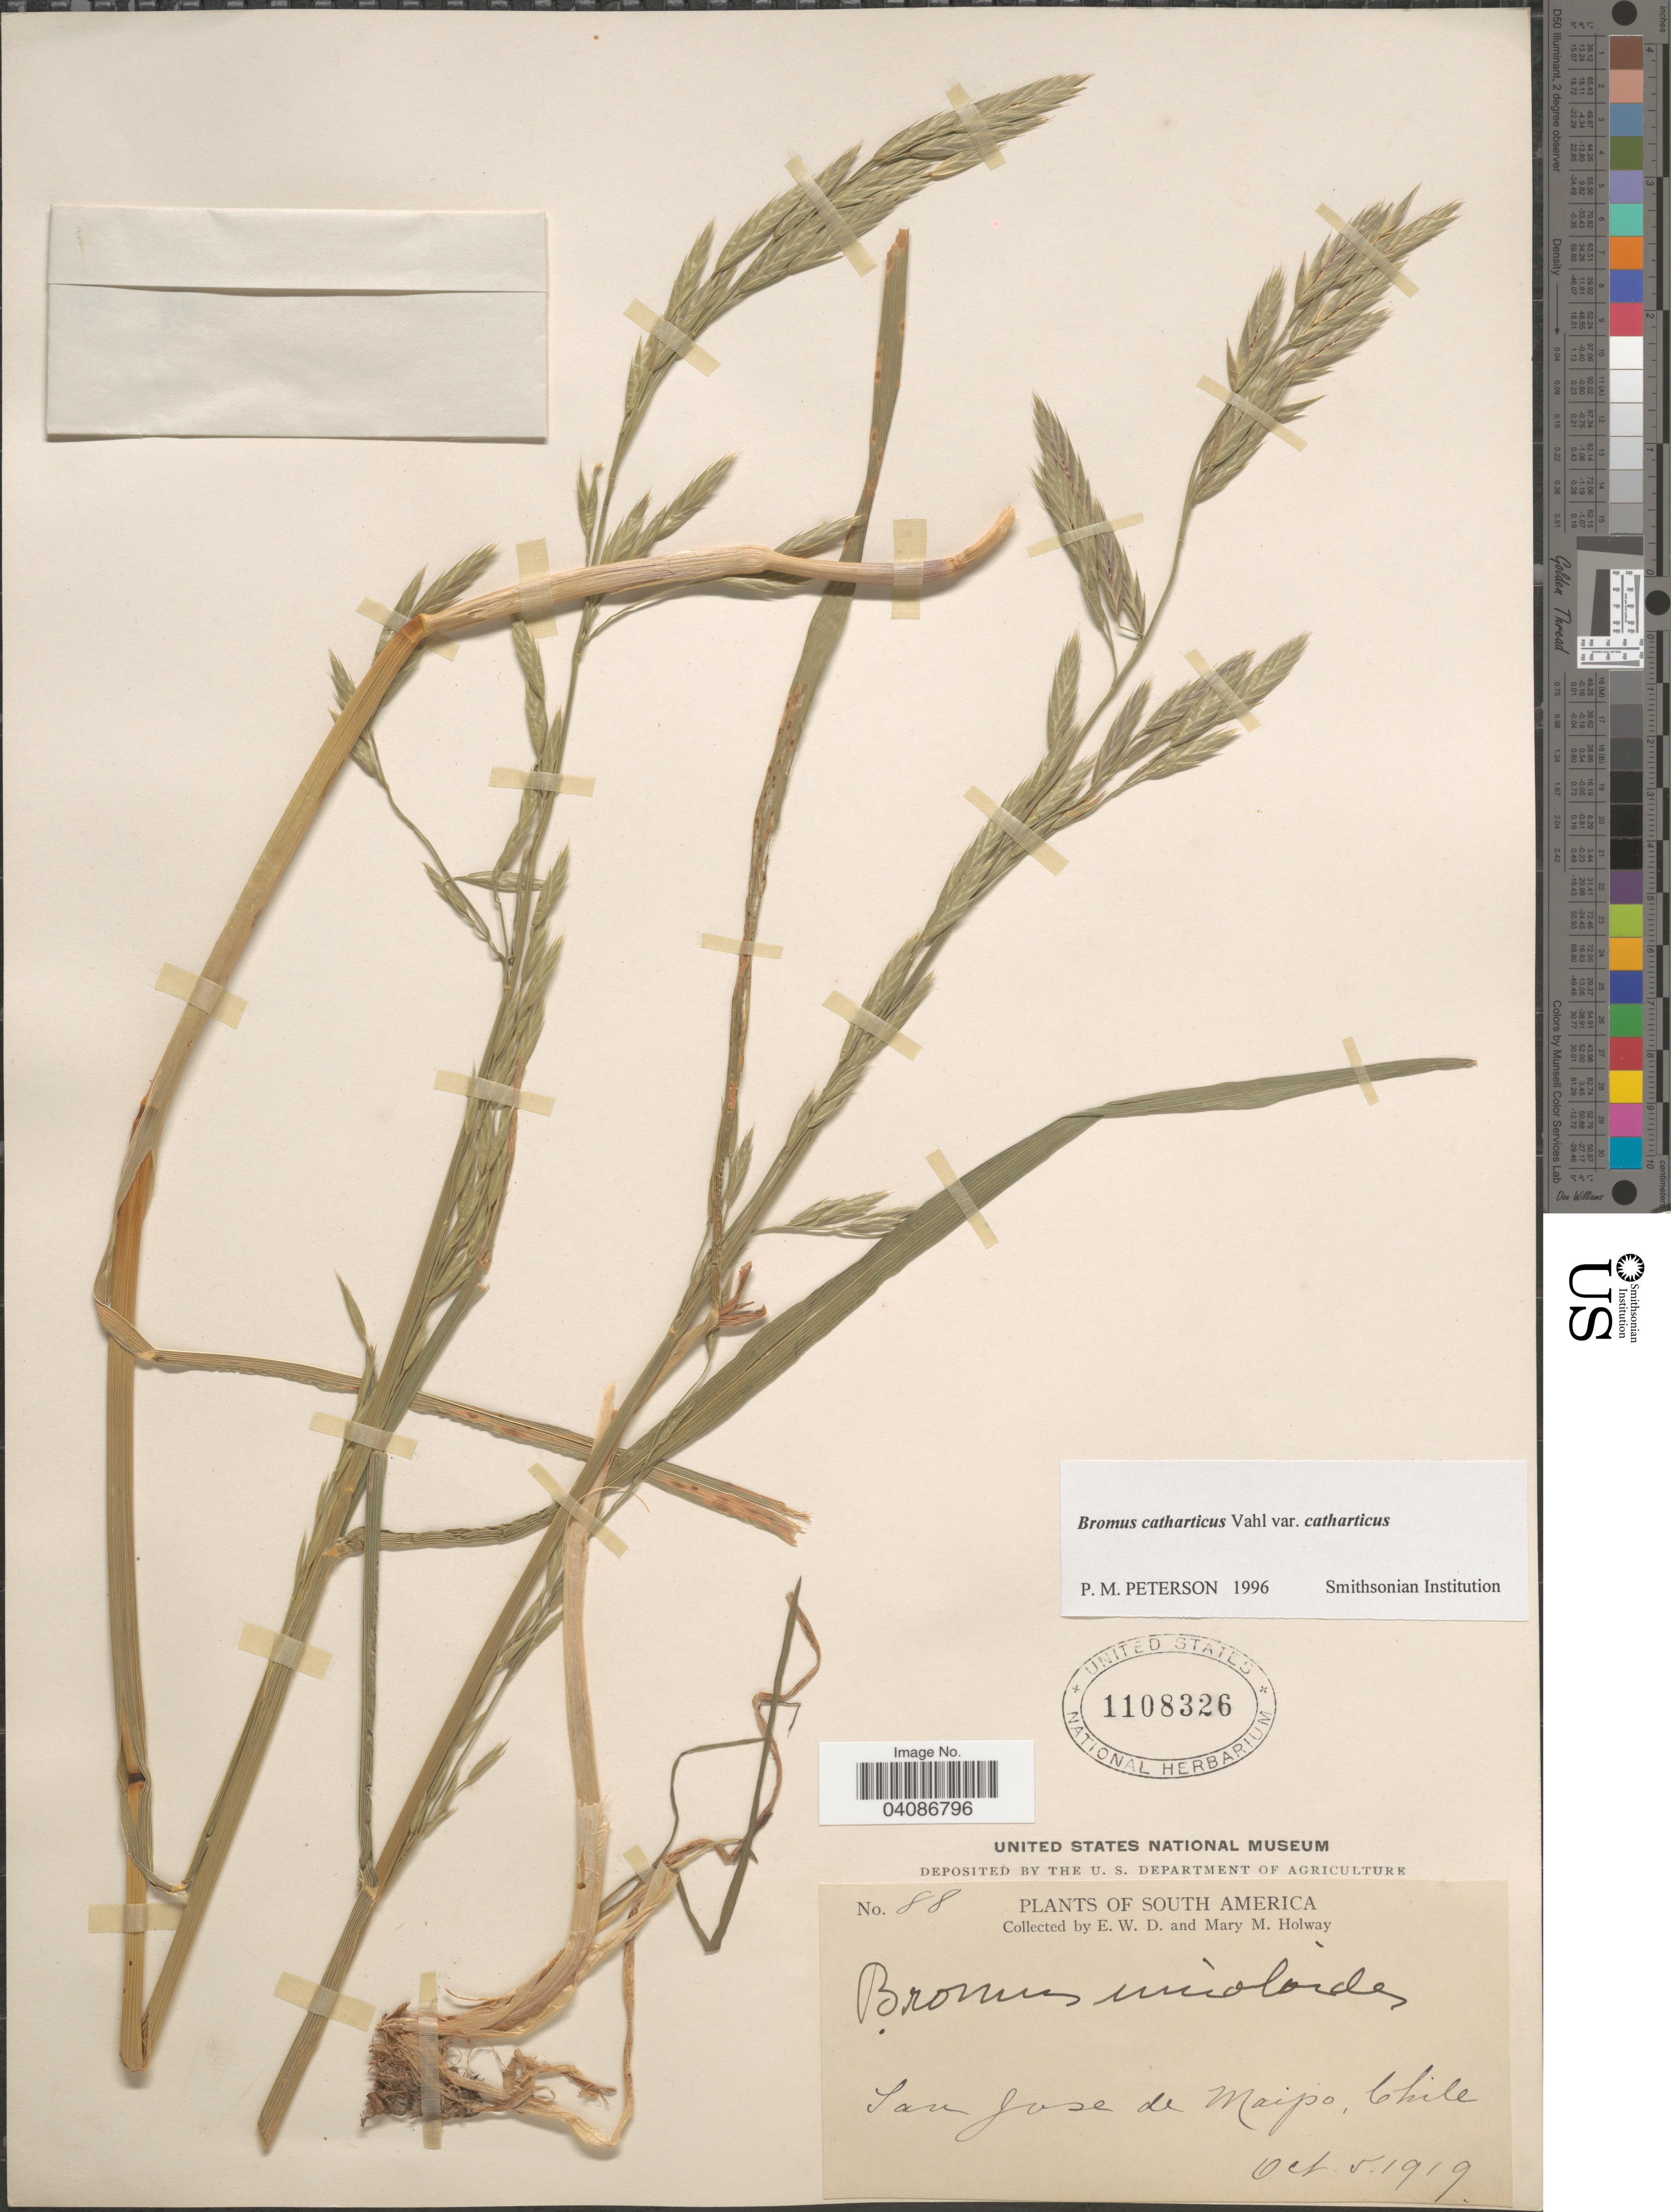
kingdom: Plantae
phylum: Tracheophyta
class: Liliopsida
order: Poales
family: Poaceae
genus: Bromus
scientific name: Bromus catharticus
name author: Vahl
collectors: E. W. D. Holway & M. M. Holway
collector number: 88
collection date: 1919-10-05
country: Chile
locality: San Jose de Maipo.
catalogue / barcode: US 1108326